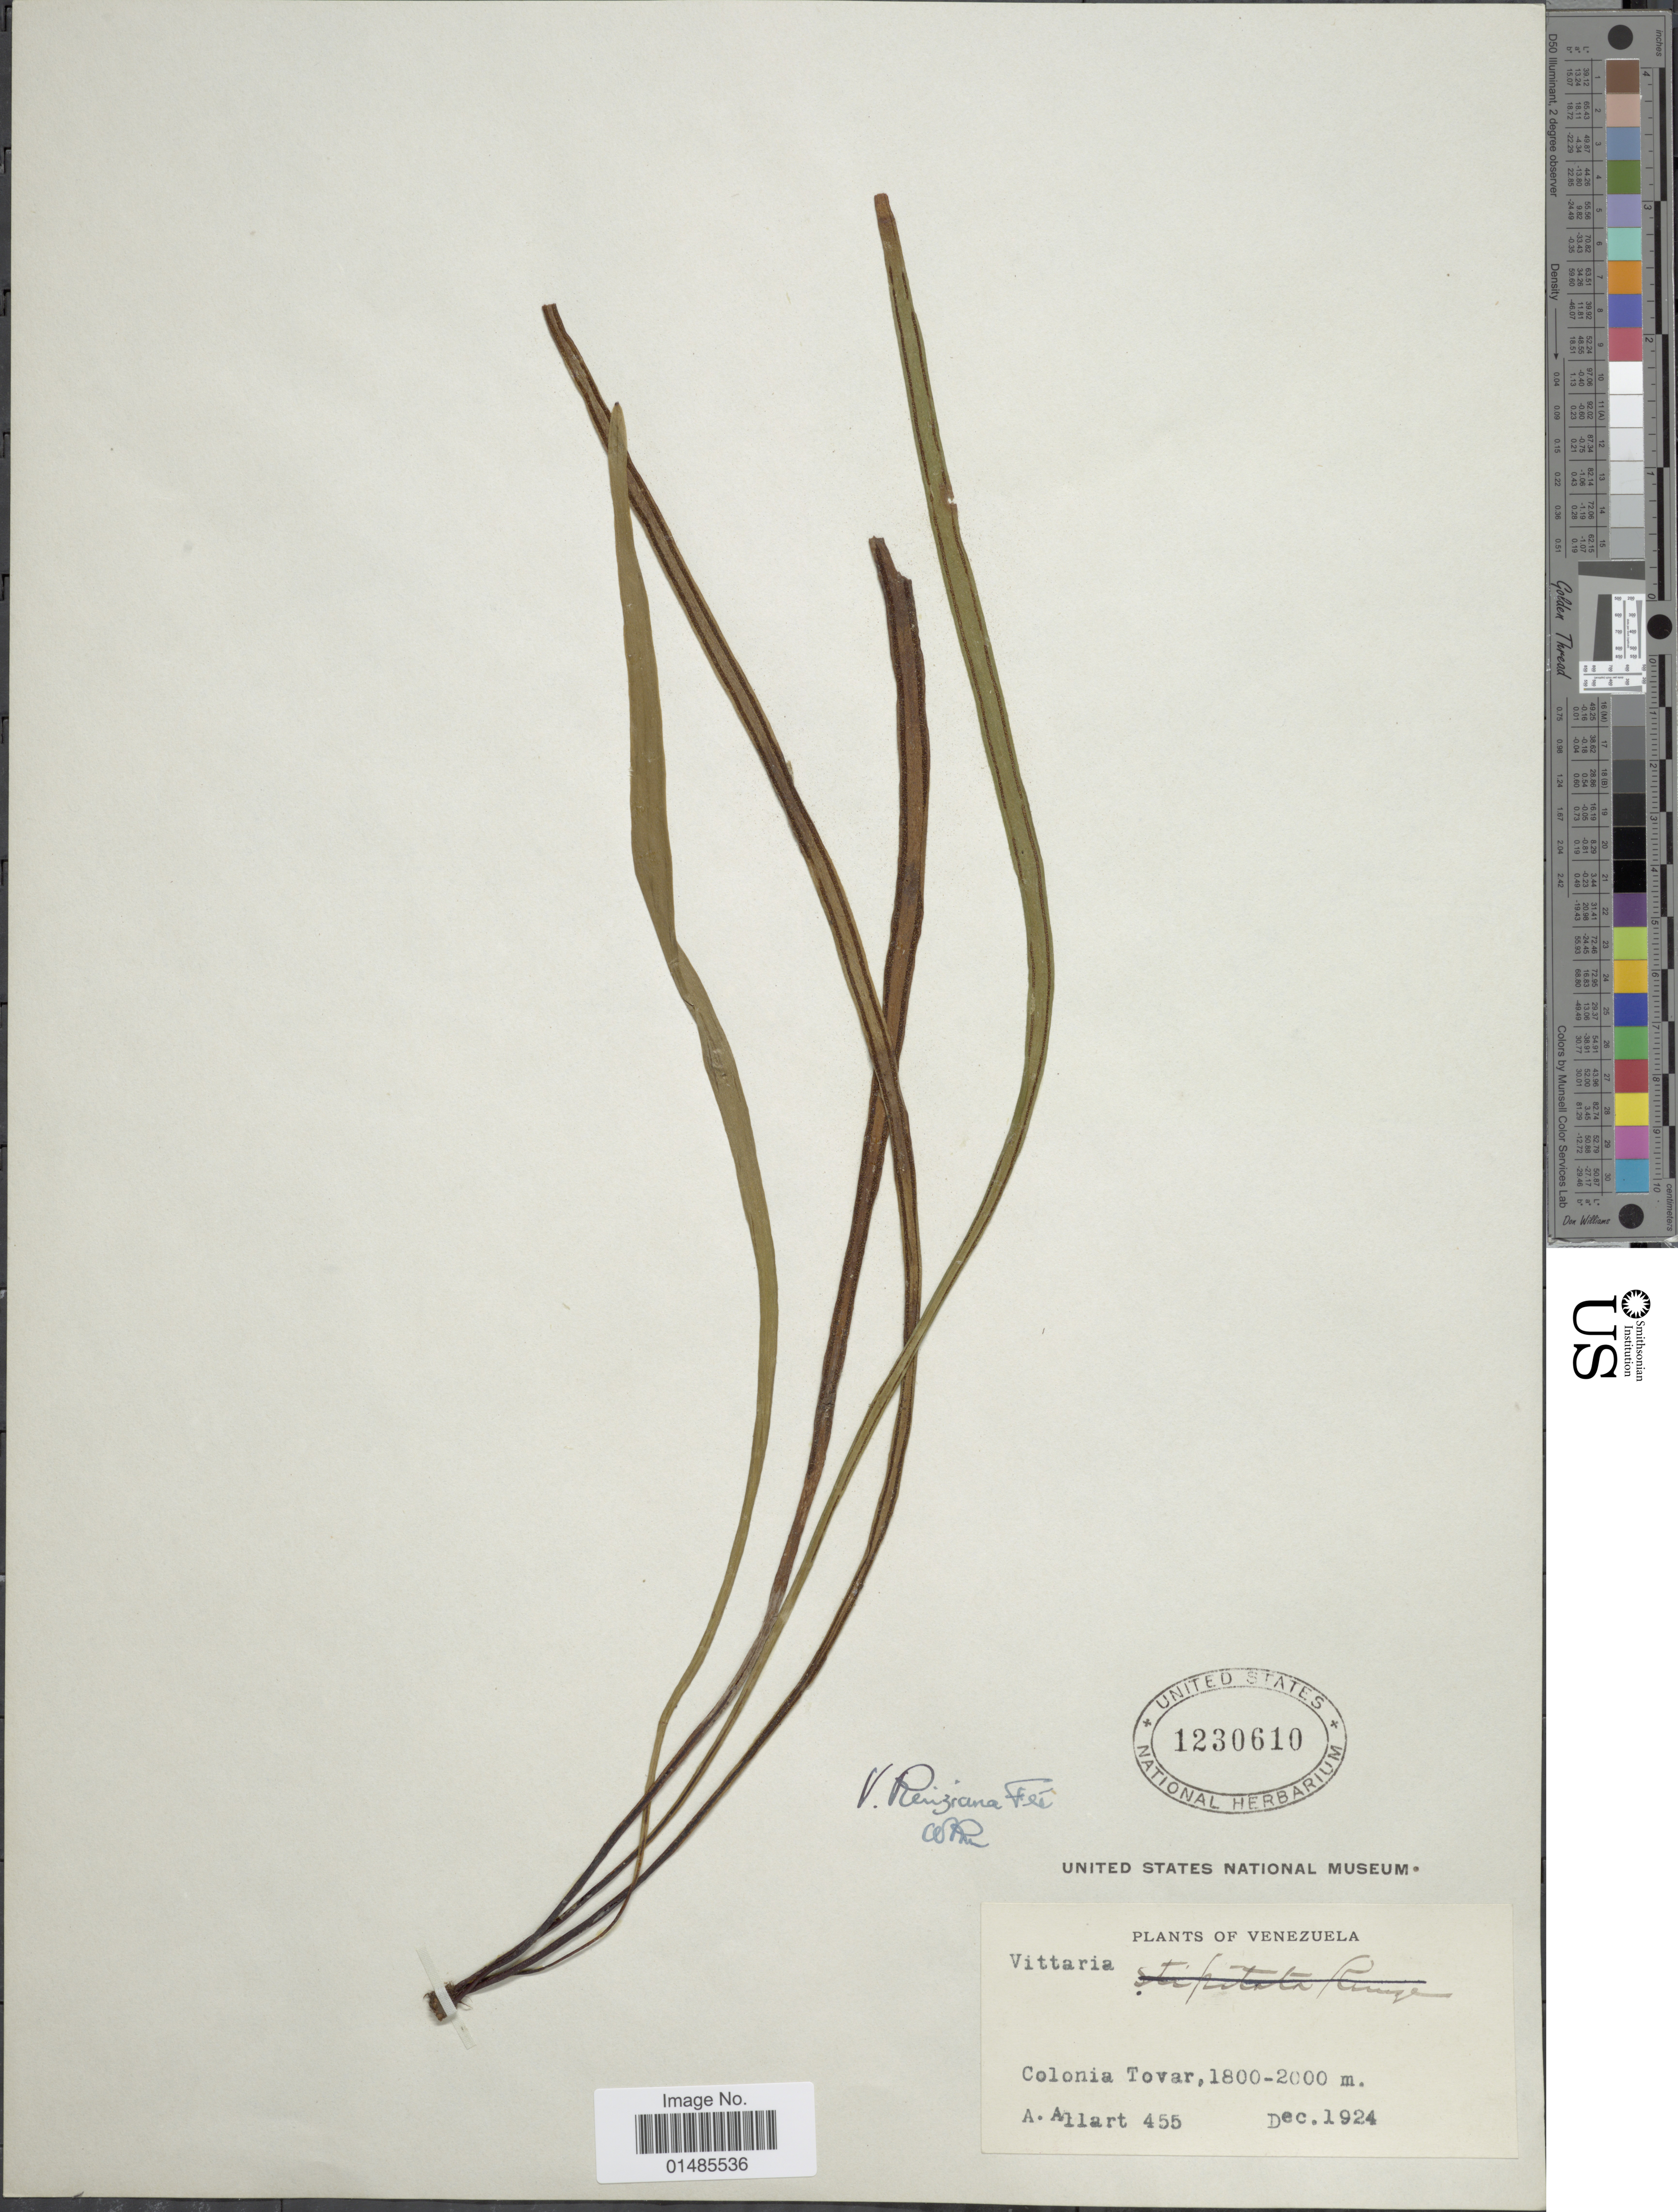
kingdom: Plantae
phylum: Tracheophyta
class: Polypodiopsida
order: Polypodiales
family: Pteridaceae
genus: Radiovittaria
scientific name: Radiovittaria ruiziana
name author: (Fée) E.H. Crane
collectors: A. Allart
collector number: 455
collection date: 1924-12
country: Venezuela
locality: Colonia Tovar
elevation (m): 1800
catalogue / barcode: US 1230610